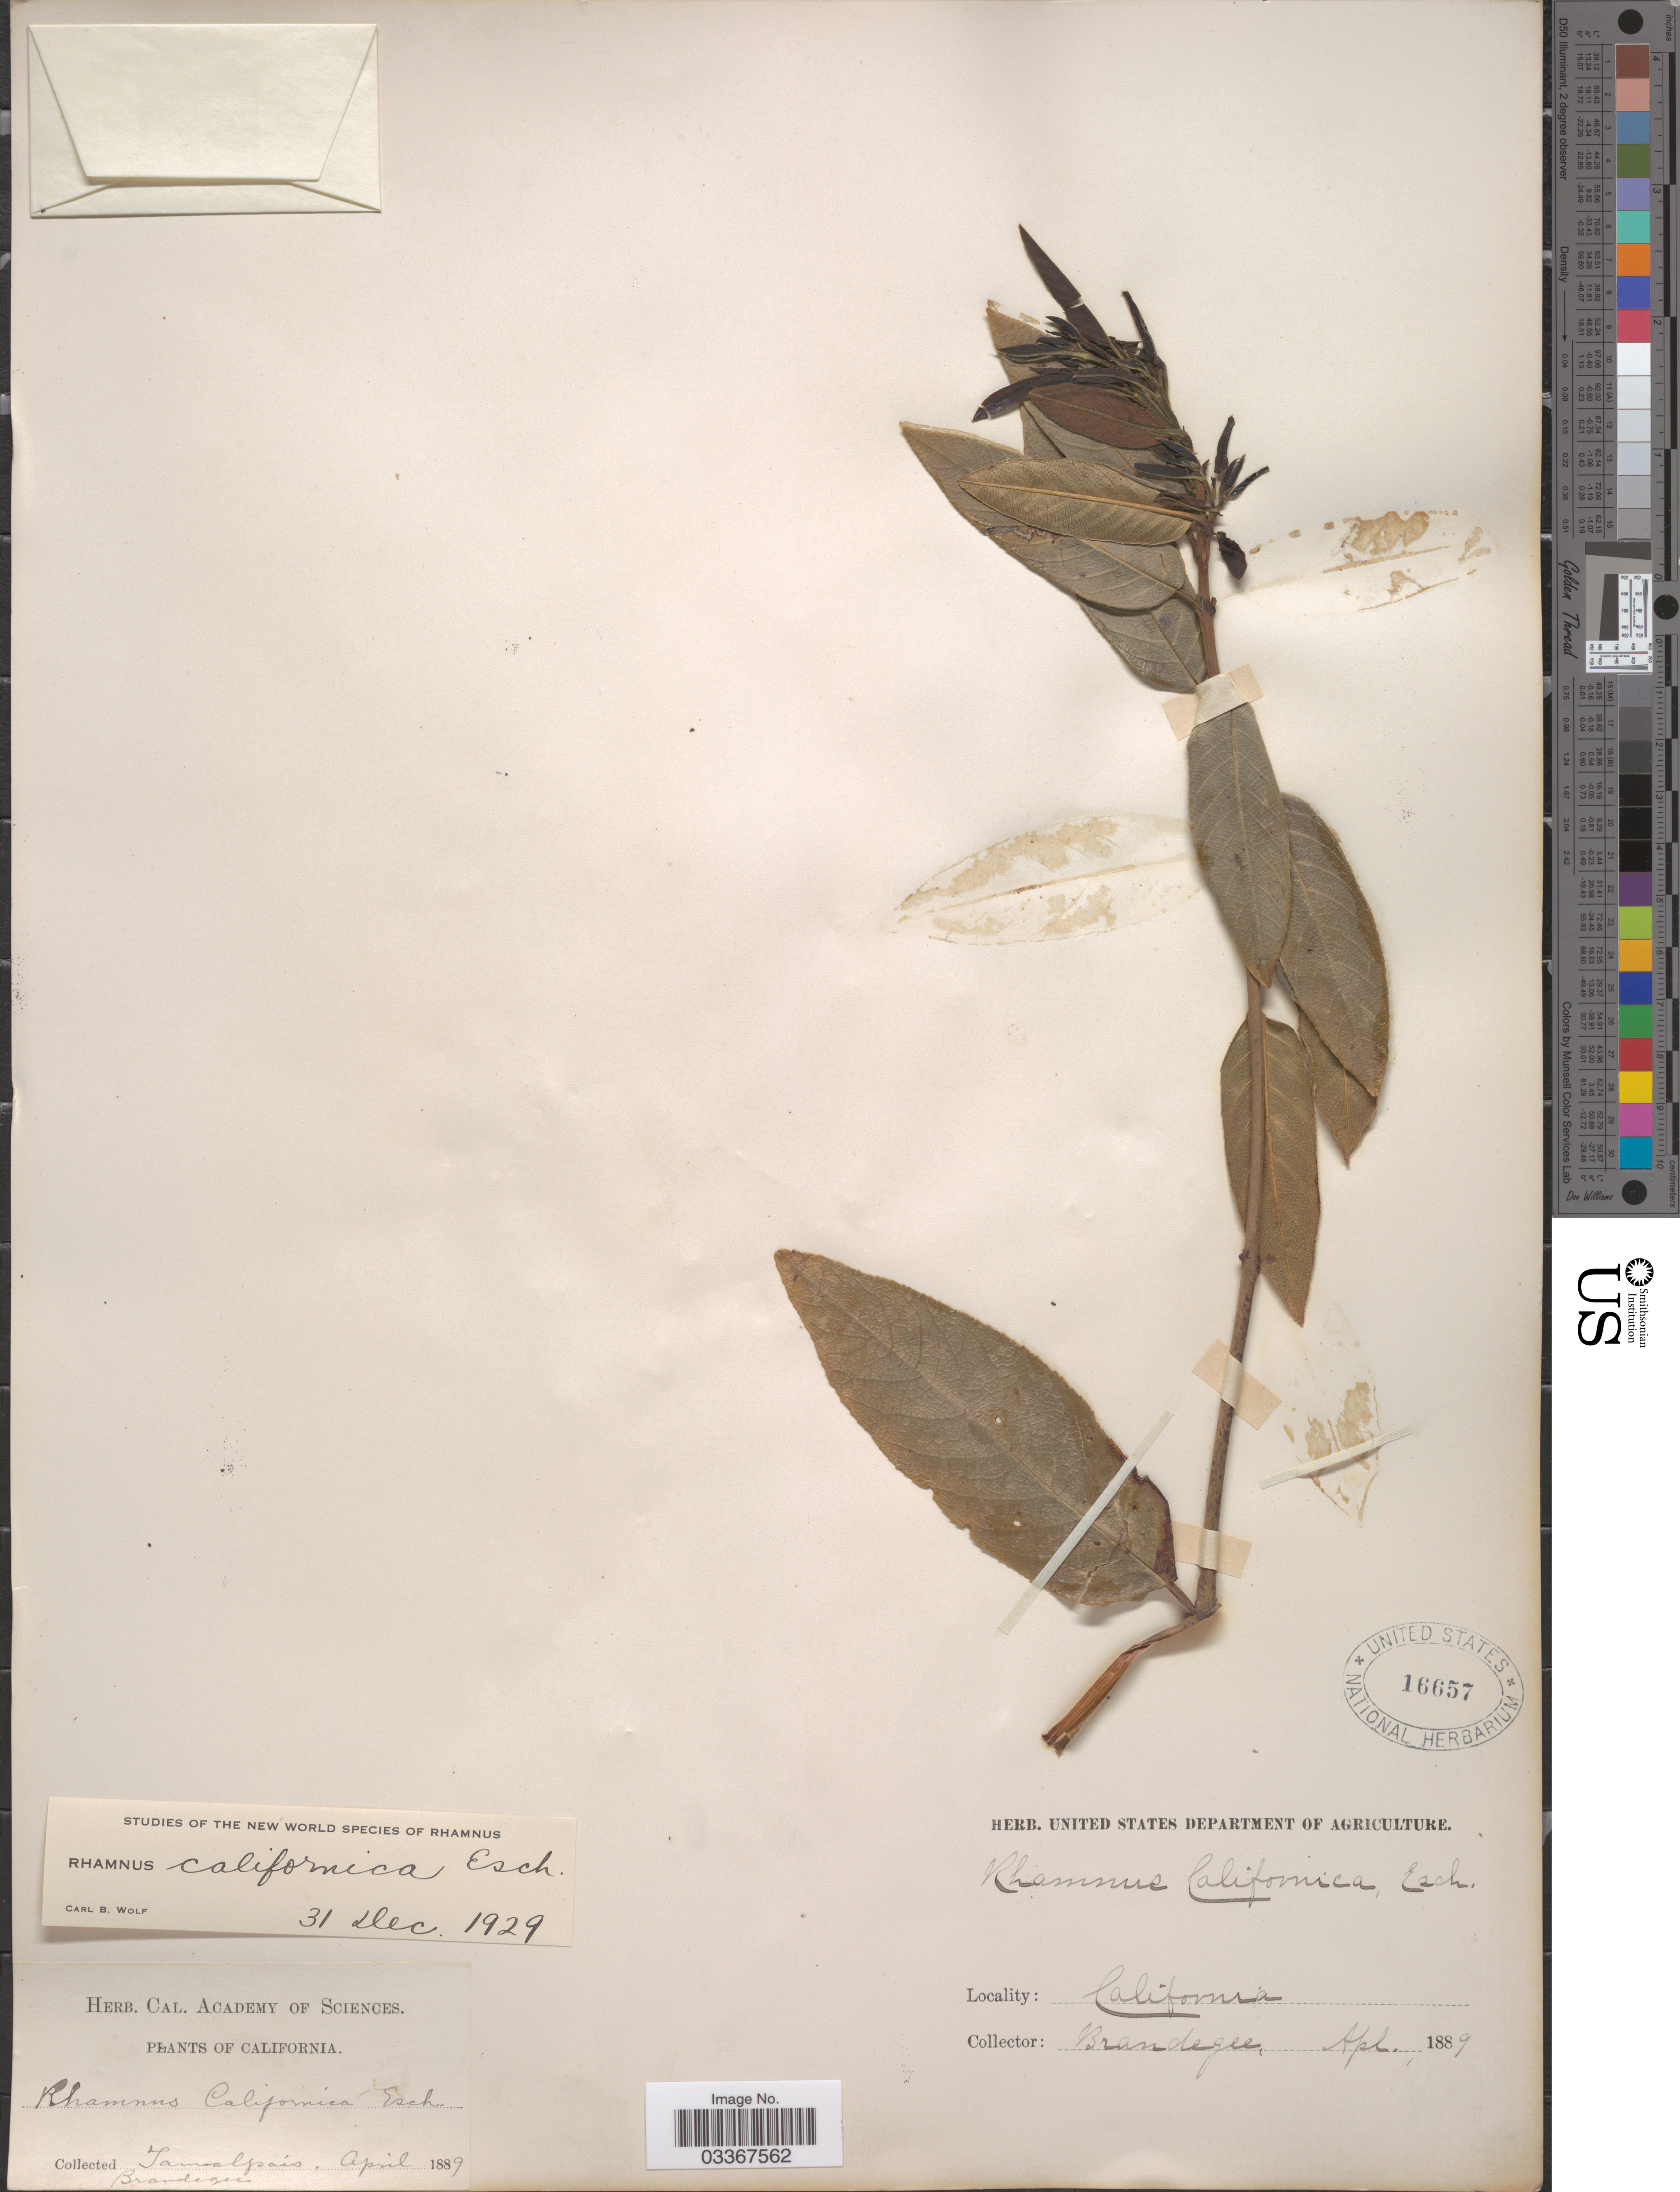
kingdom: Plantae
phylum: Tracheophyta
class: Magnoliopsida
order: Rosales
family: Rhamnaceae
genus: Frangula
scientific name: Frangula californica subsp. californica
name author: (Eschsch.) A. Gray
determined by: Strong, Mark T., (BOT), Smithsonian Institution - National Museum of Natural History (UNITED STATES)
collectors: -- Brandegee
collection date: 1889-04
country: United States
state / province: California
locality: Tamalpais.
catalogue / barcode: US 16657